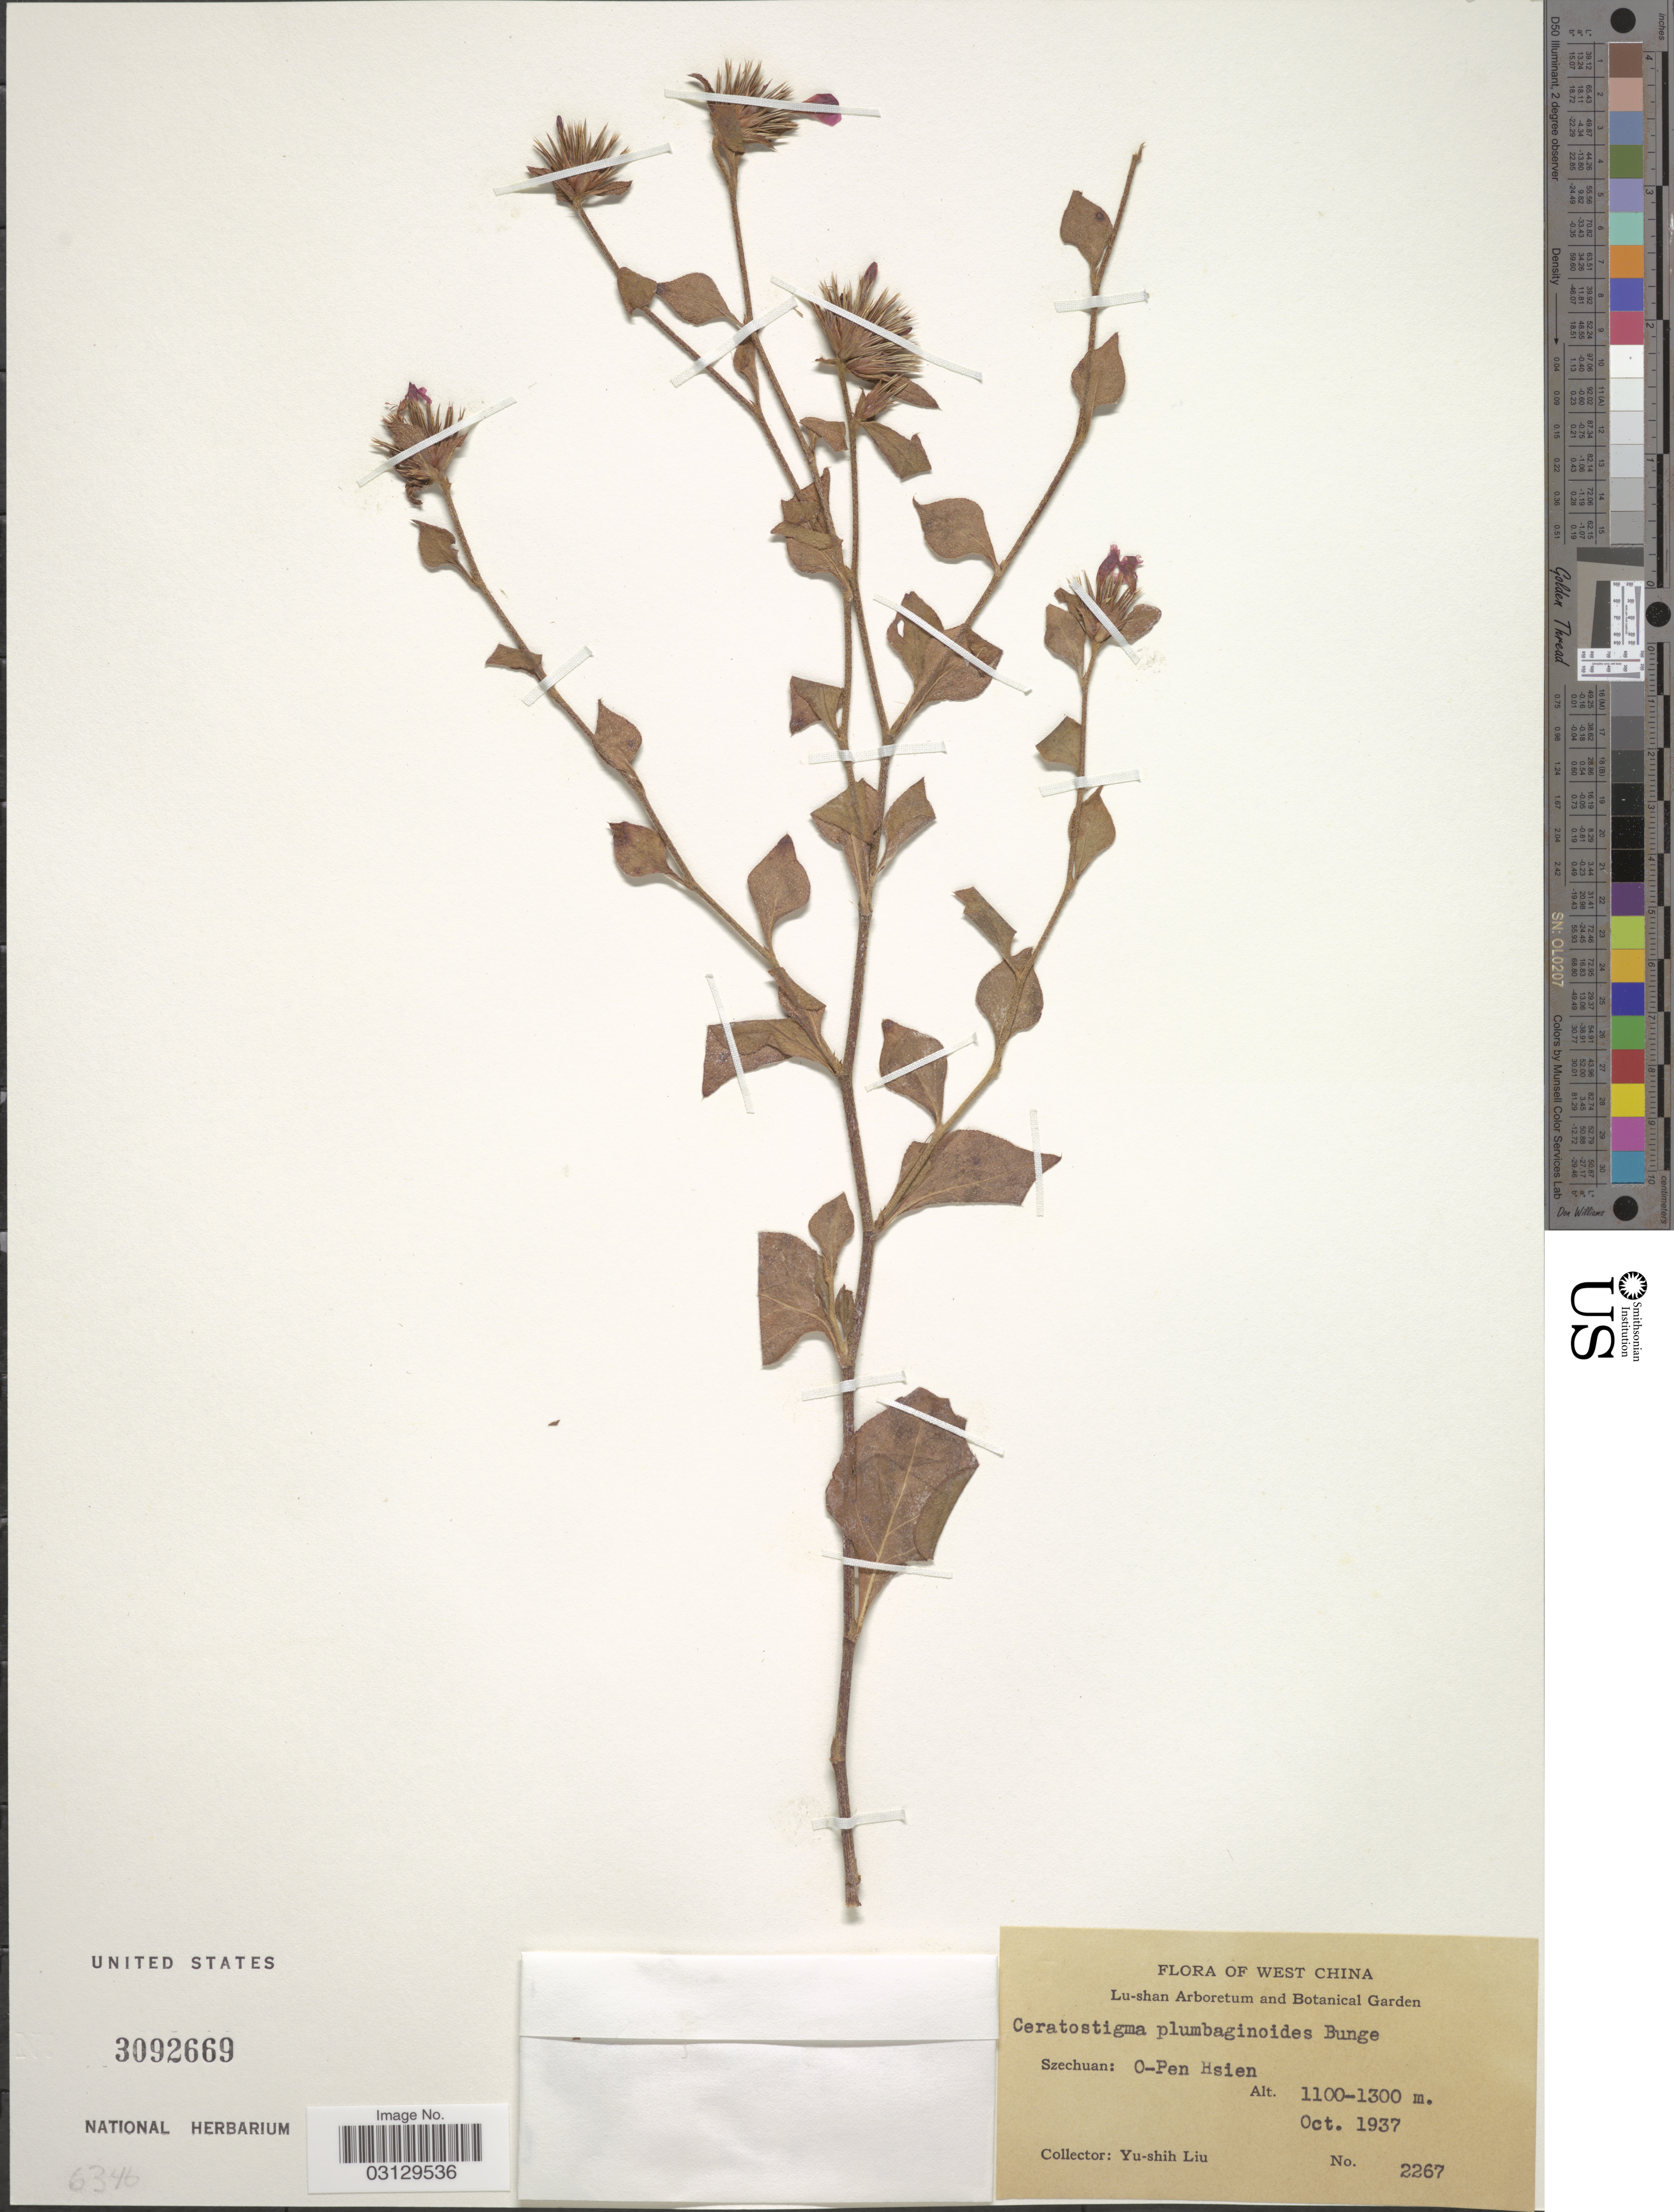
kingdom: Plantae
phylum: Tracheophyta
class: Magnoliopsida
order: Caryophyllales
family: Plumbaginaceae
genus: Ceratostigma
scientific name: Ceratostigma plumbaginoides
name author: Bunge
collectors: Y.-S. Liu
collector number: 2267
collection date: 1937-10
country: China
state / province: Sichuan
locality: West China. Szechuan: O-Pen Hsien.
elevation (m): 1100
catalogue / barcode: US 3092669